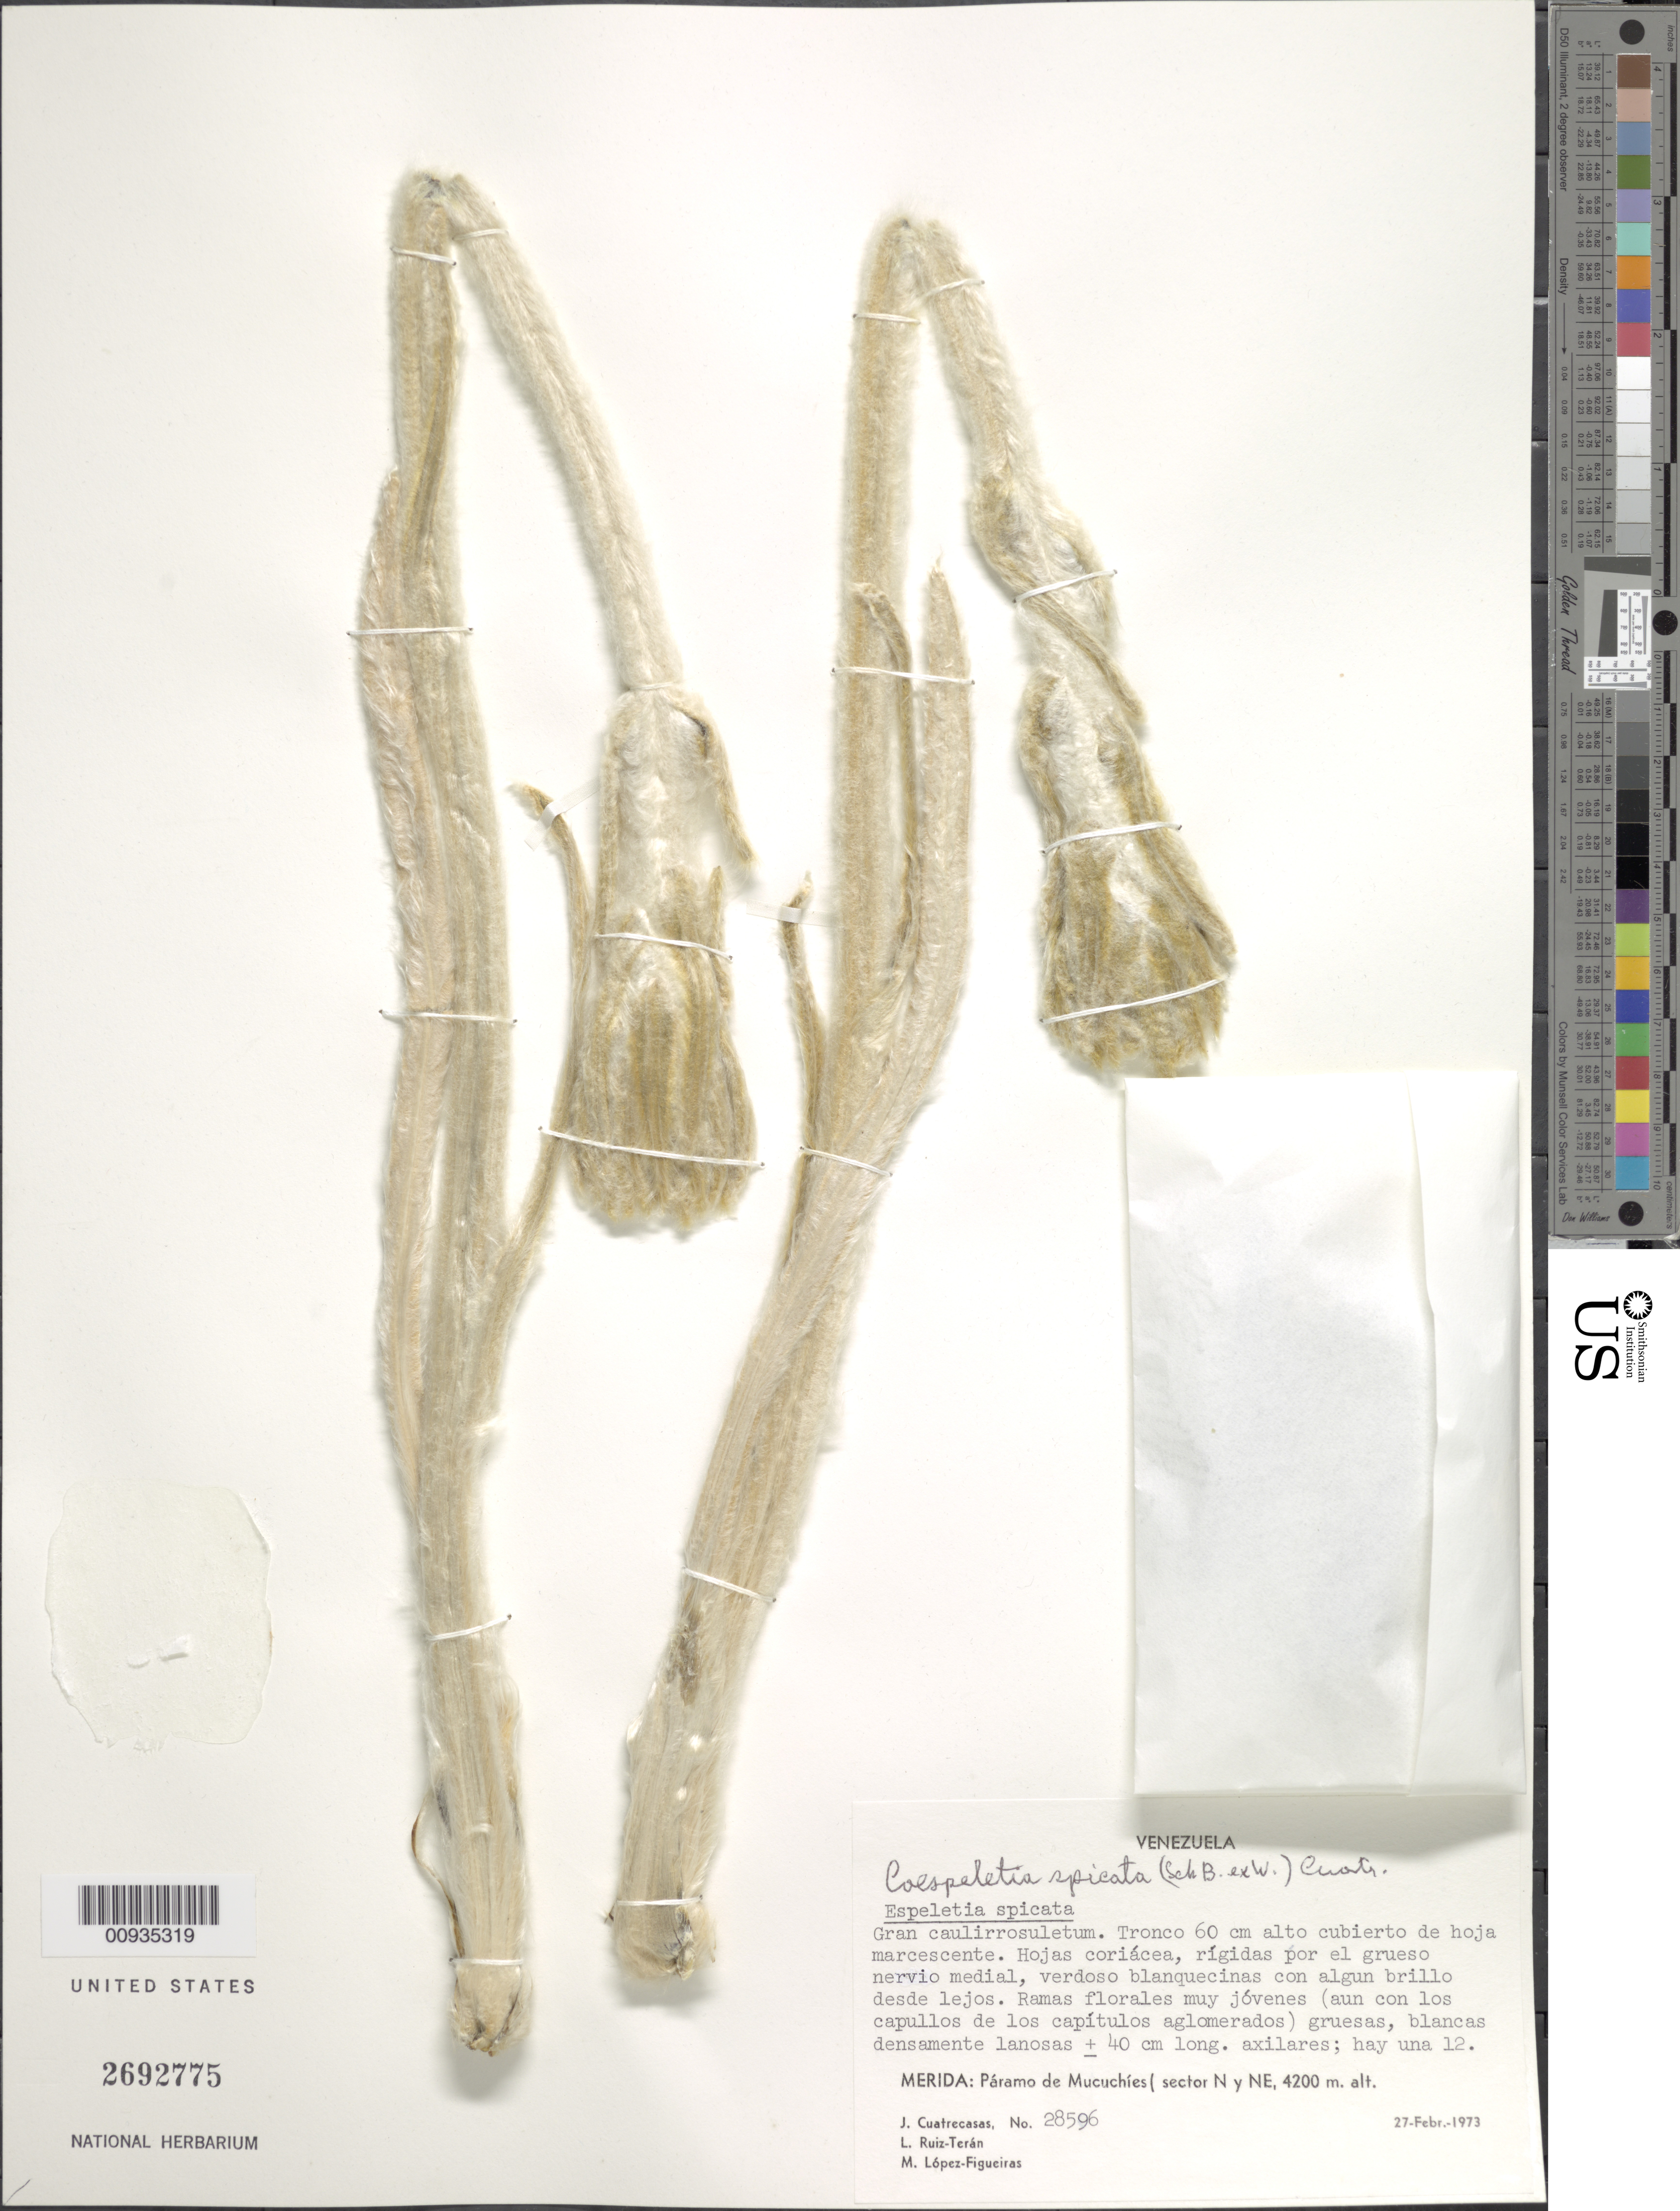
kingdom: Plantae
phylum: Tracheophyta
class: Magnoliopsida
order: Asterales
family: Asteraceae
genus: Coespeletia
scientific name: Coespeletia spicata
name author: (Sch. Bip. ex Wedd.) Cuatrec.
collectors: J. Cuatrecasas, L. E. Ruíz-Terán & M. López Figueiras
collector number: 28596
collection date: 1973-02-27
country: Venezuela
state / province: Mérida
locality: Paramo de Mucuchies (sector N y NE)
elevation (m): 4200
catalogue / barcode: US 2692775